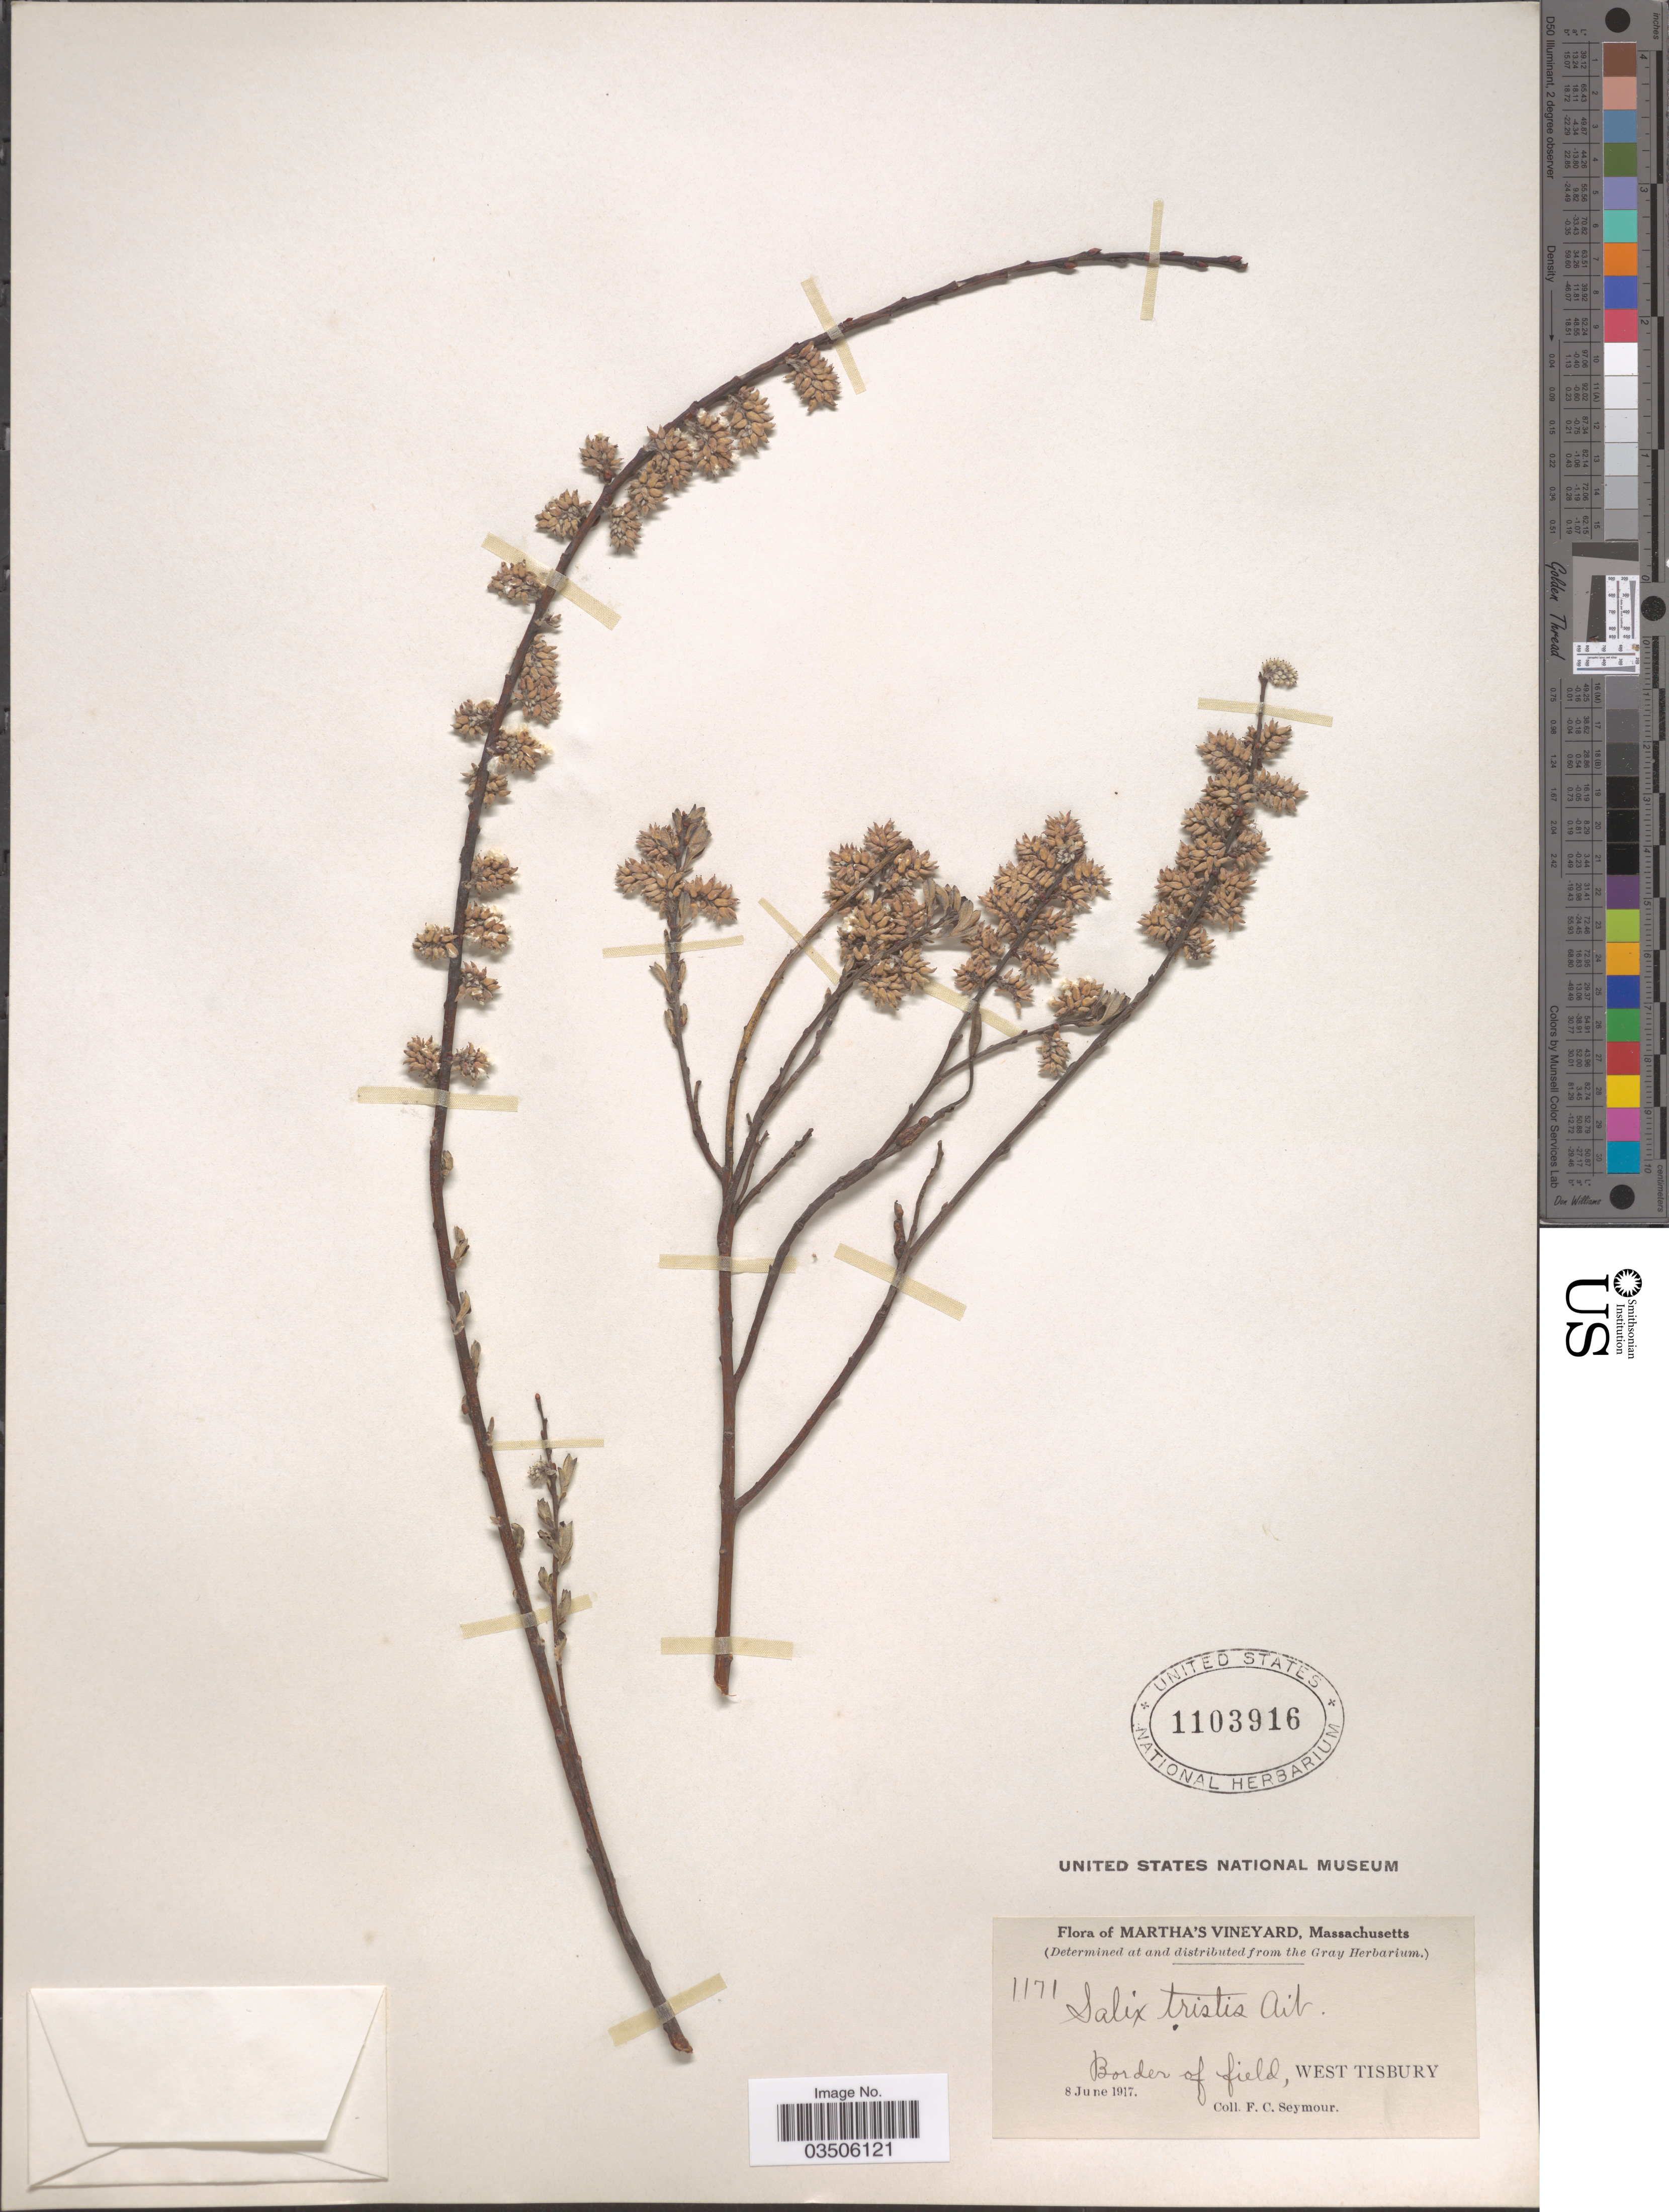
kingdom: Plantae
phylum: Tracheophyta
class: Magnoliopsida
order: Malpighiales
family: Salicaceae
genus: Salix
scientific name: Salix tristis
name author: Aiton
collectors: F. C. Seymour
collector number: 1171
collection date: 1917-06-08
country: United States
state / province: Massachusetts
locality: Martha's Vineyard. Border of field, West Tisbury.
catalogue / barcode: US 1103916